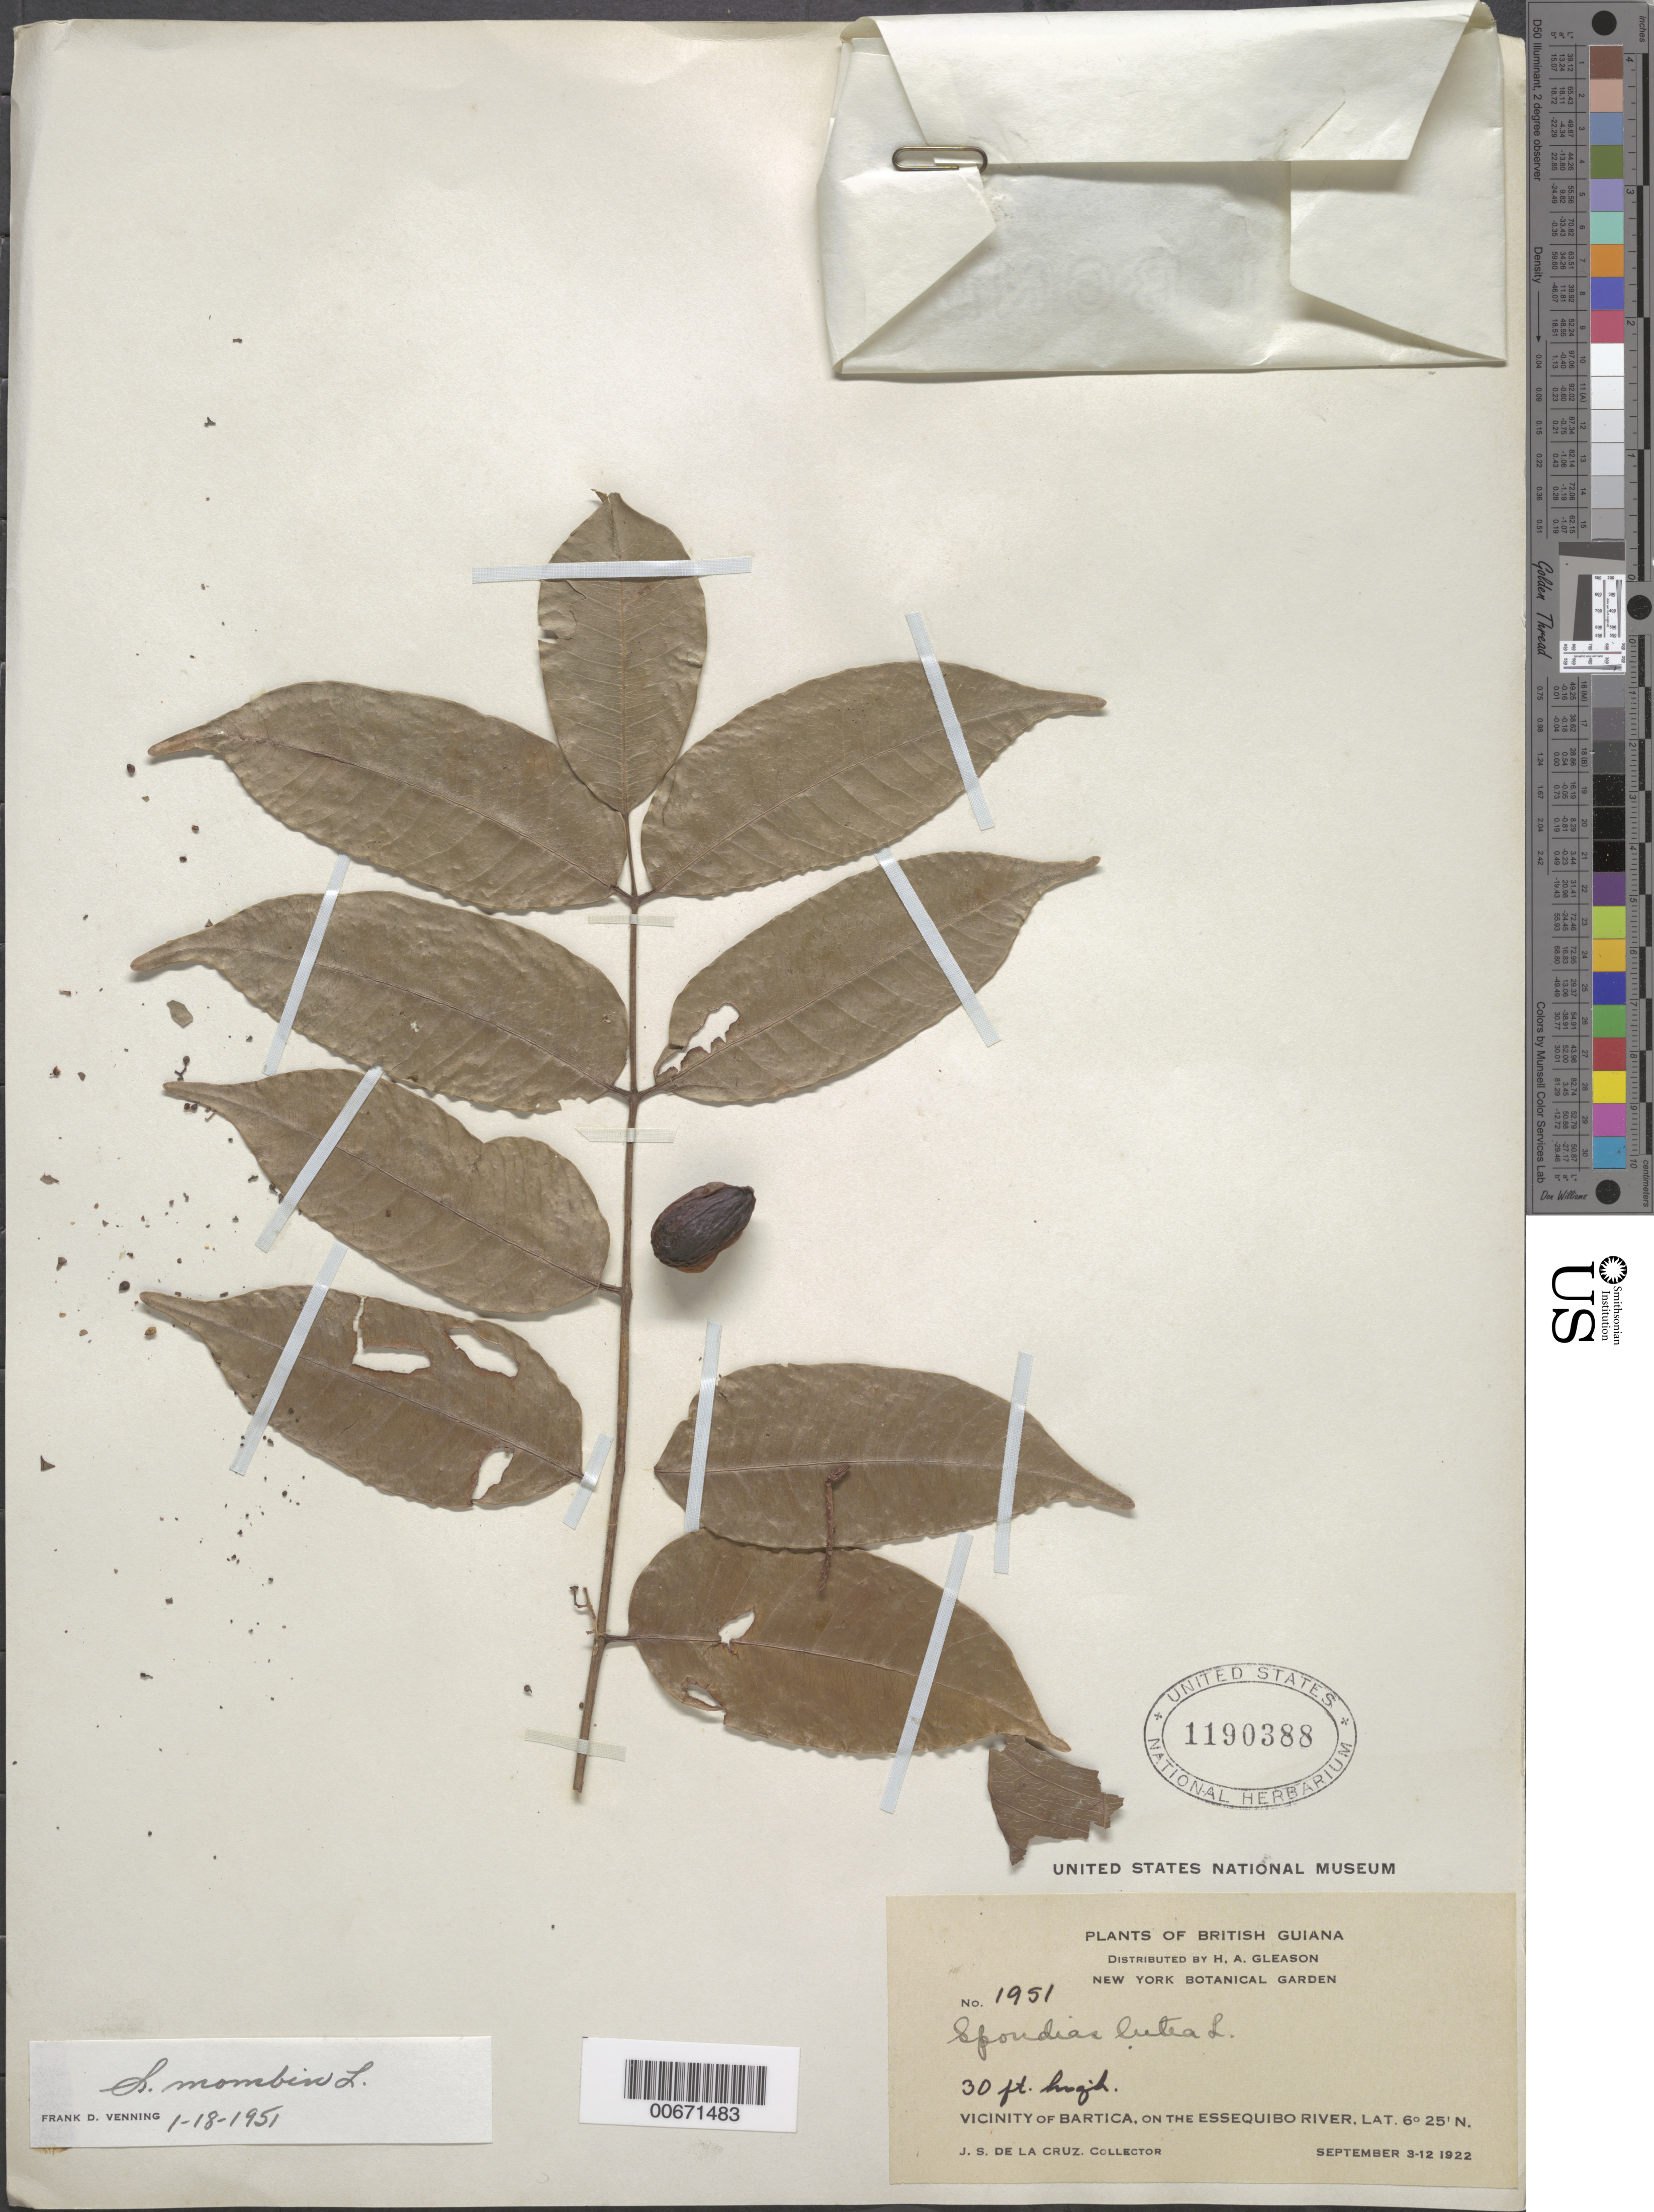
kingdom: Plantae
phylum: Tracheophyta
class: Magnoliopsida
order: Sapindales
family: Anacardiaceae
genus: Spondias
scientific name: Spondias mombin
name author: L.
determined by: Venning, F. D.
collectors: J. S. de la Cruz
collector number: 1951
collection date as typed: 3-Sep-22 to 12-Sep-22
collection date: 1922-09-03/1922-09-12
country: Guyana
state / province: Cuyuni-Mazaruni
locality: Bartica, vic., on the Essequibo River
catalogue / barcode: US 1190388